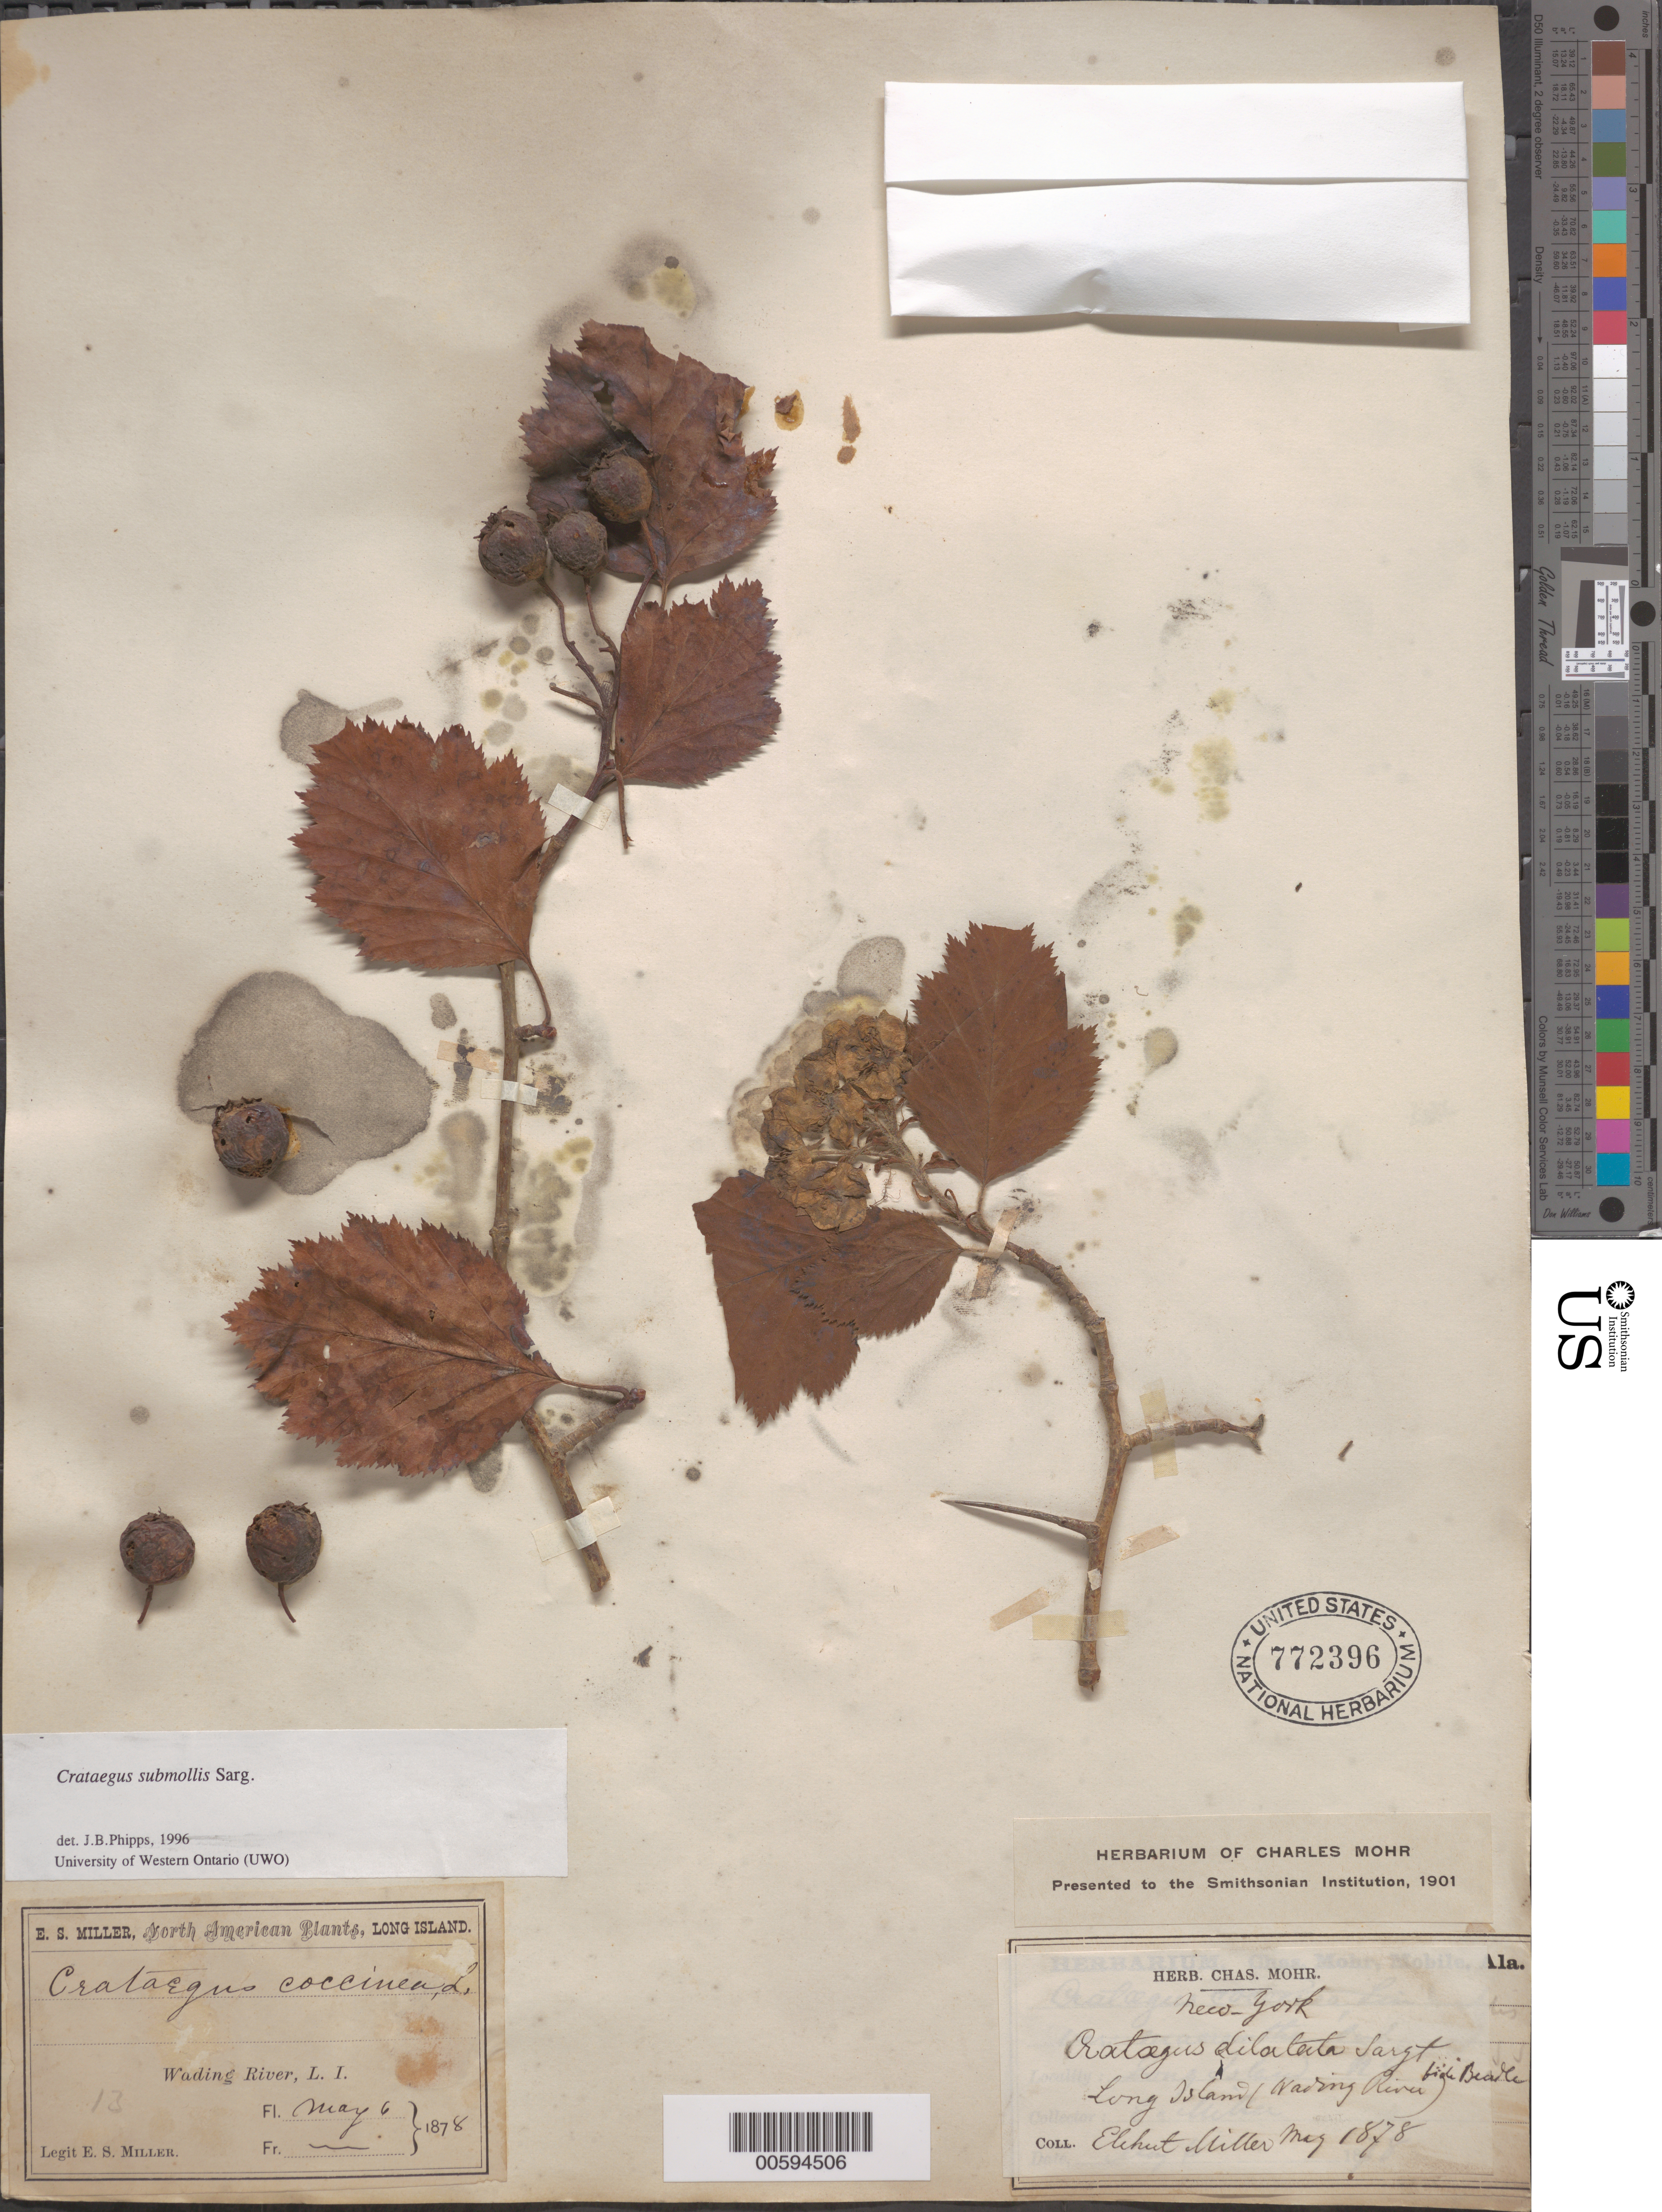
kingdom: Plantae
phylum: Tracheophyta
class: Magnoliopsida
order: Rosales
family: Rosaceae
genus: Crataegus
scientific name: Crataegus submollis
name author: Sarg.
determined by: Phipps, James B., (UWO), University of Western Ontario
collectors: E. S. Miller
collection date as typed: May 1878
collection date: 1878-05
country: United States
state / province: New York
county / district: Suffolk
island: Long Island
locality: Wading River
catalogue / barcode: US 772396